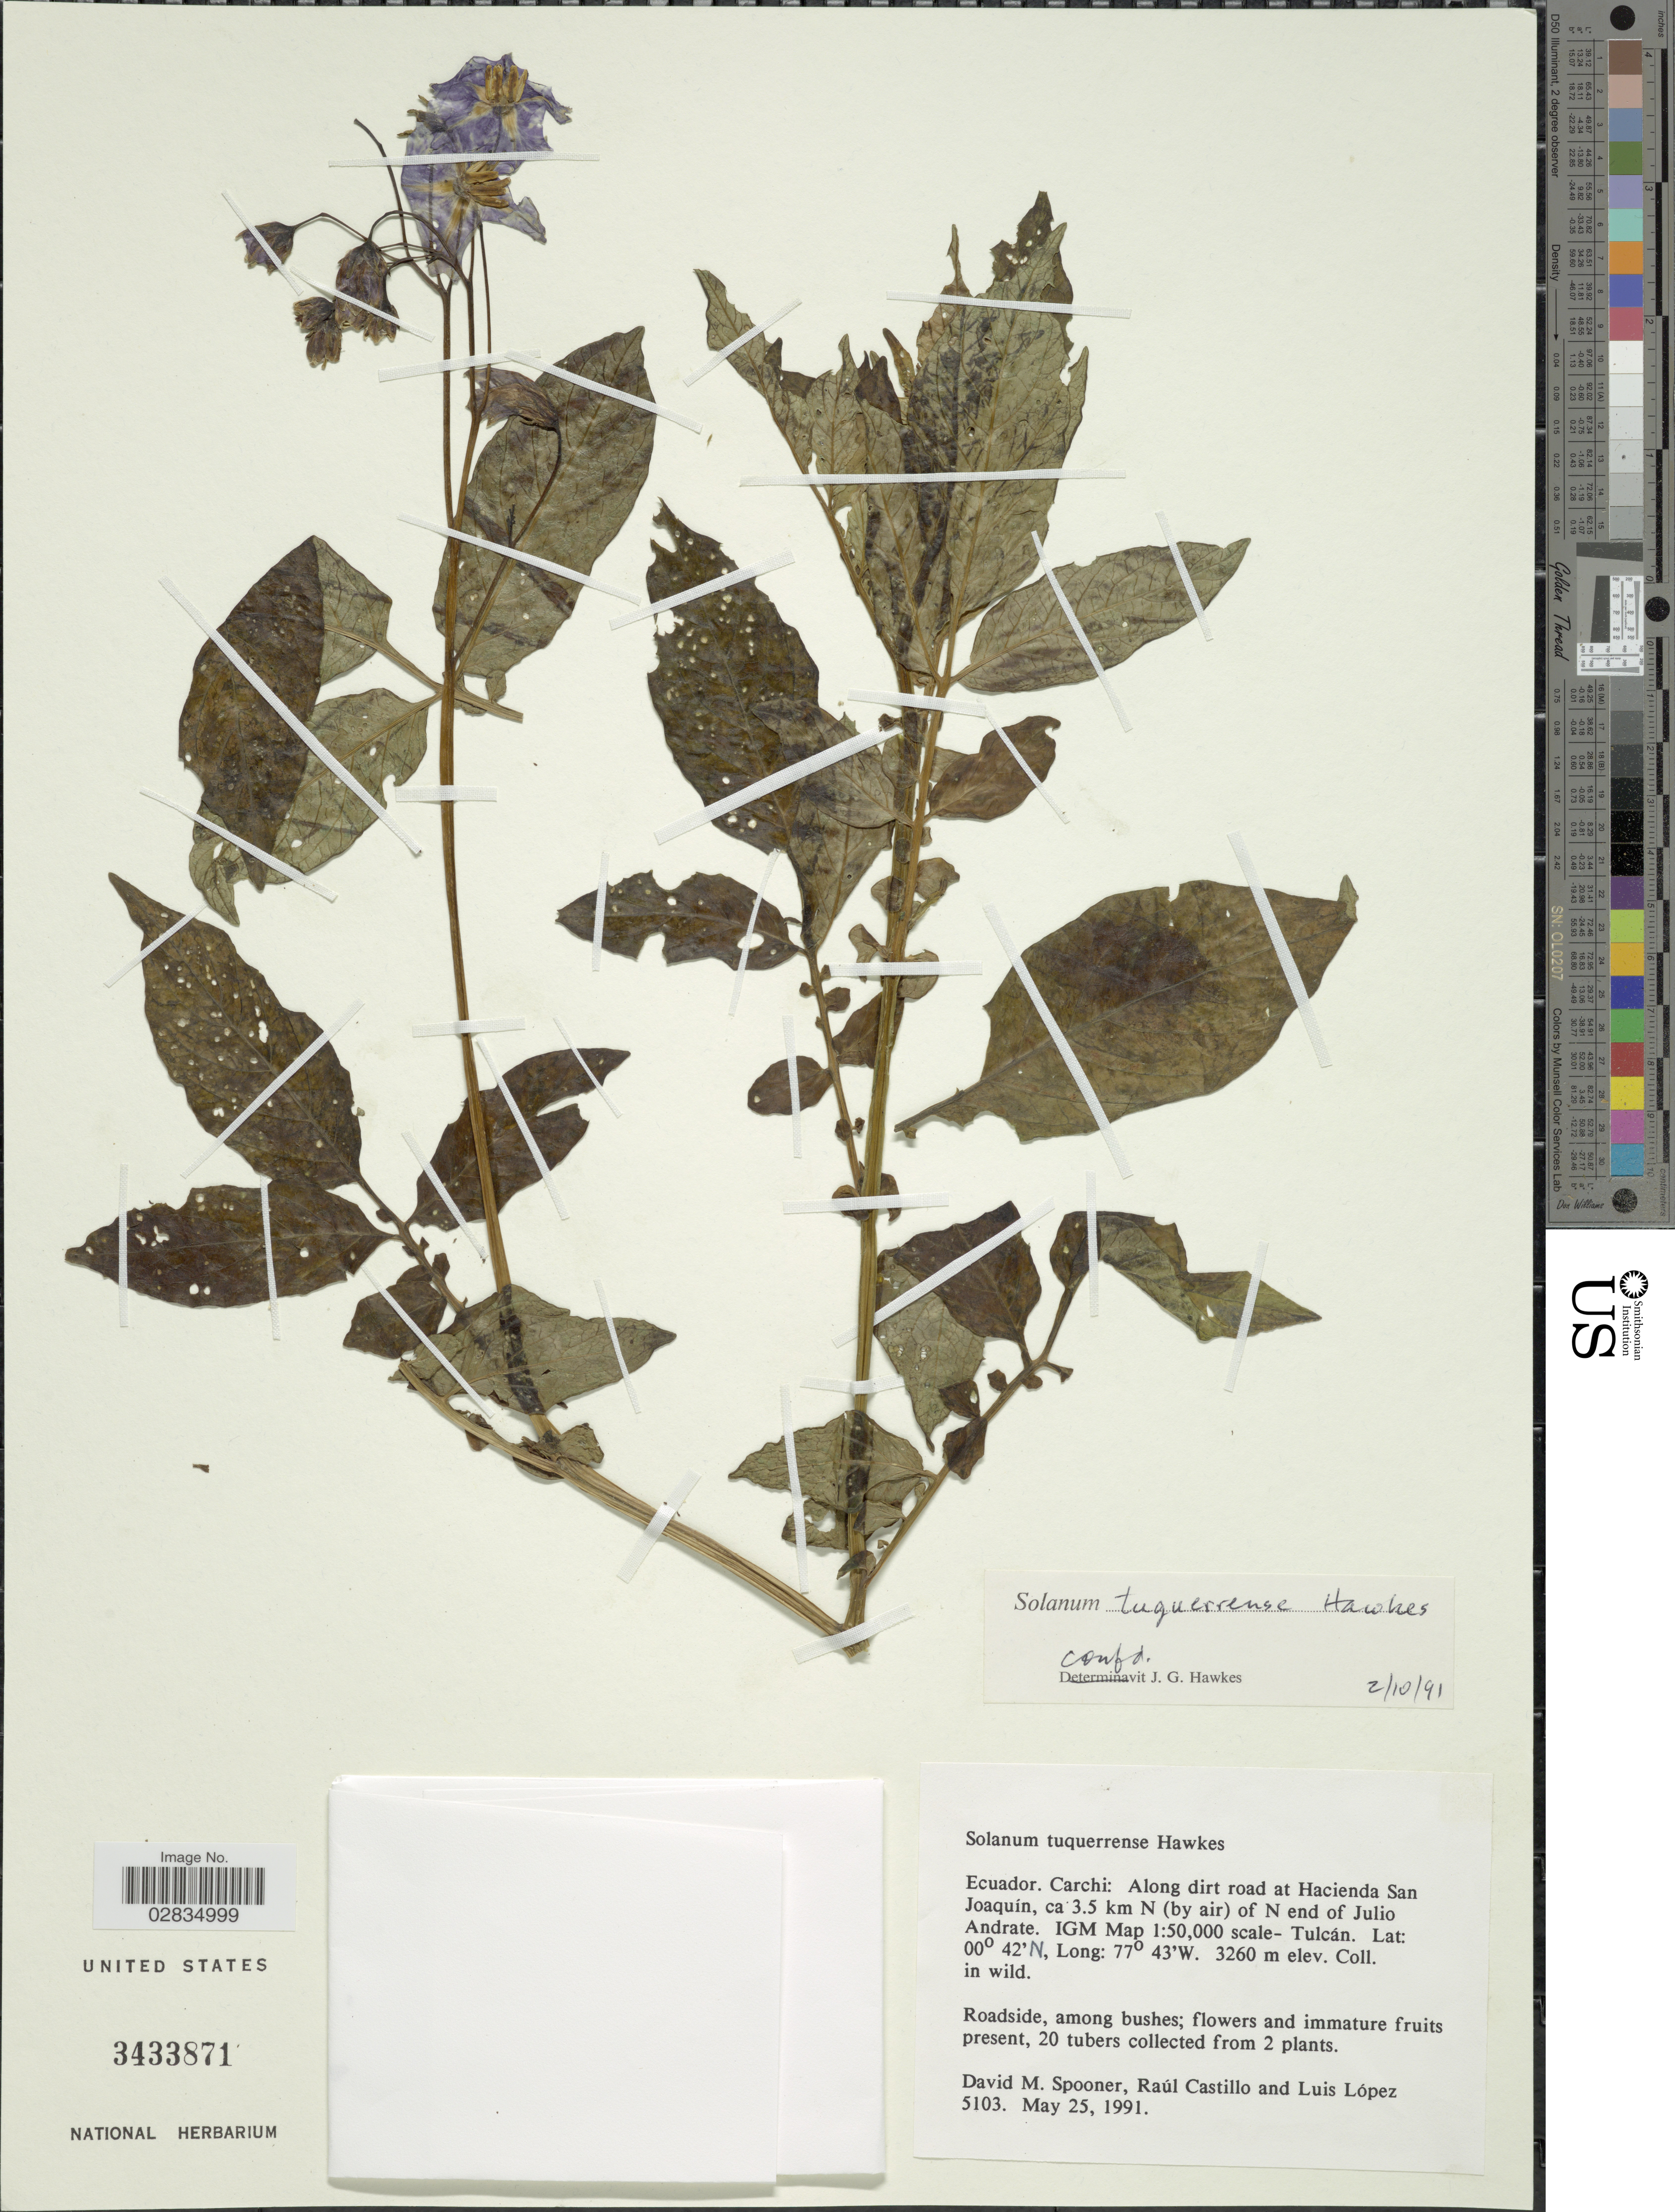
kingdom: Plantae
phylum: Tracheophyta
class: Magnoliopsida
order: Solanales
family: Solanaceae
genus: Solanum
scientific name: Solanum tuquerrense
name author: Hawkes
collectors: D. Spooner, R. Castillo & L. López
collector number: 5103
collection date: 1991-05-25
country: Ecuador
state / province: Carchi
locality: Along dirt road at Hacienda San Joaquín, ca 3.5 km N (by air) of N end of Julio Andrate, IGM Map 1:50.000 scale-Tulcán.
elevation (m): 3260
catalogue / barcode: US 3433871